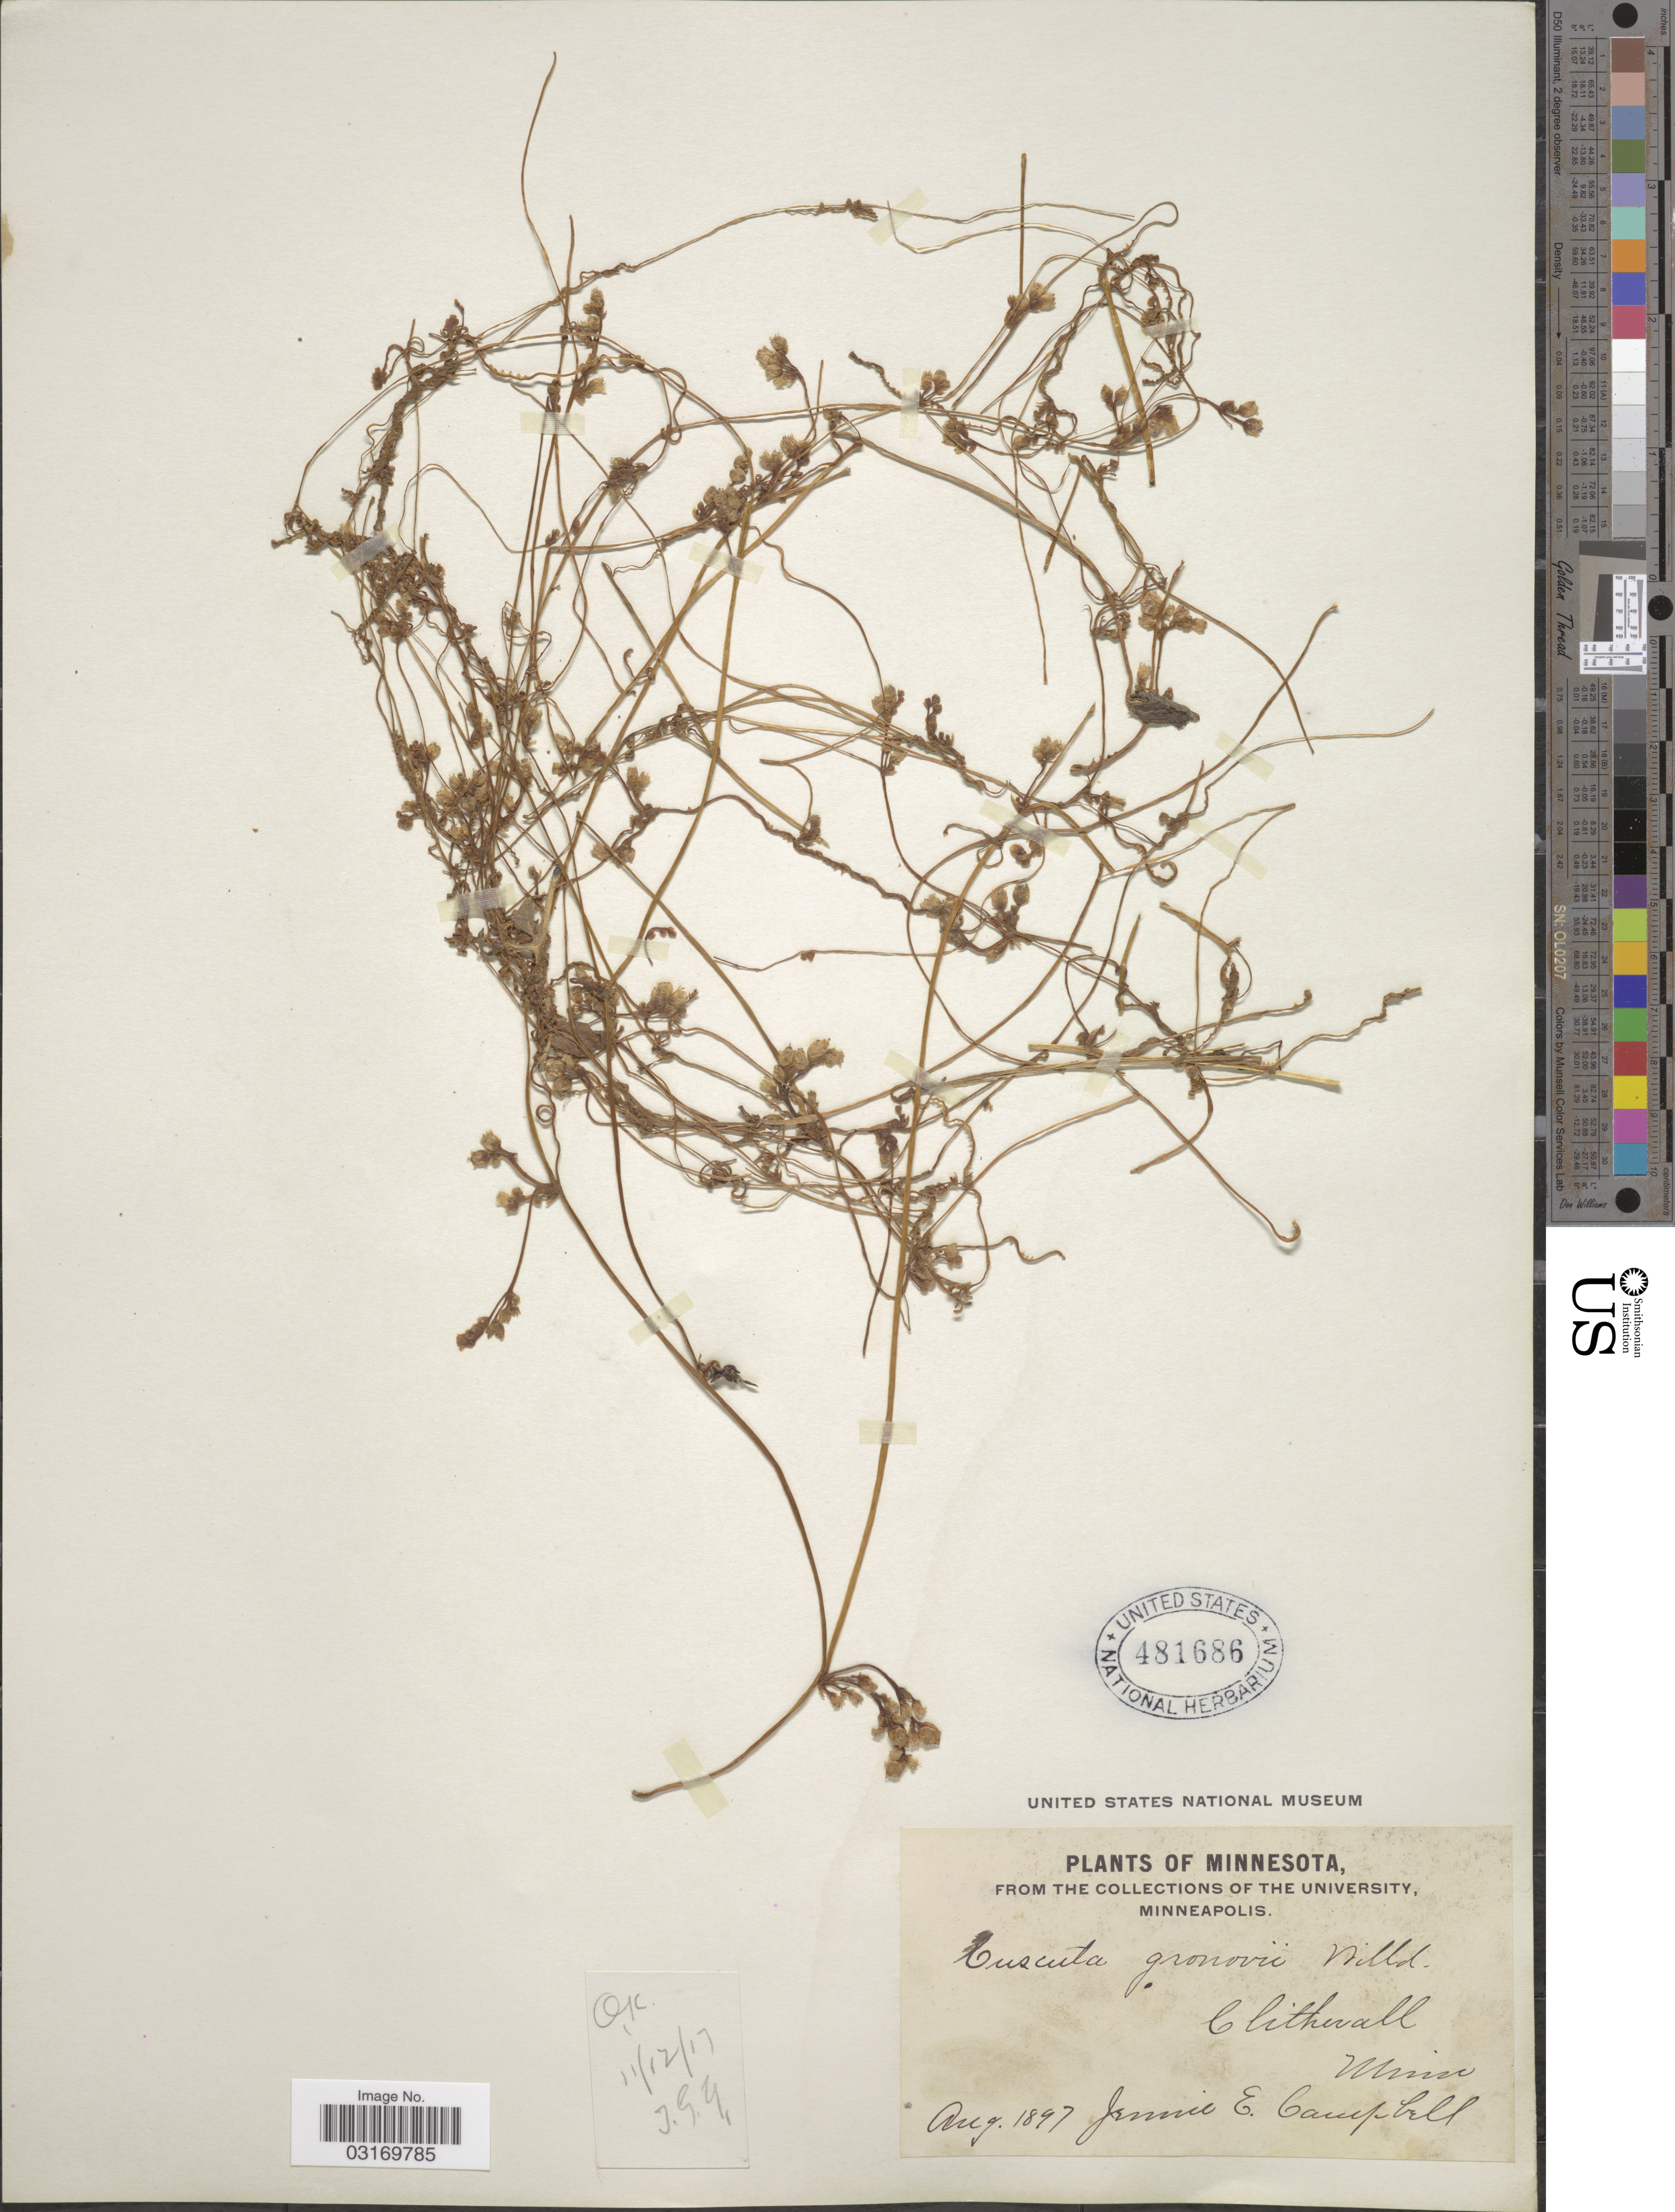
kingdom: Plantae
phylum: Tracheophyta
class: Magnoliopsida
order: Solanales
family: Convolvulaceae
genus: Cuscuta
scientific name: Cuscuta gronovii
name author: Willd. ex Schult.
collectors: J. E. Campbell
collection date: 1897-08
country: United States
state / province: Minnesota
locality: Clitherall.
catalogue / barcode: US 481686